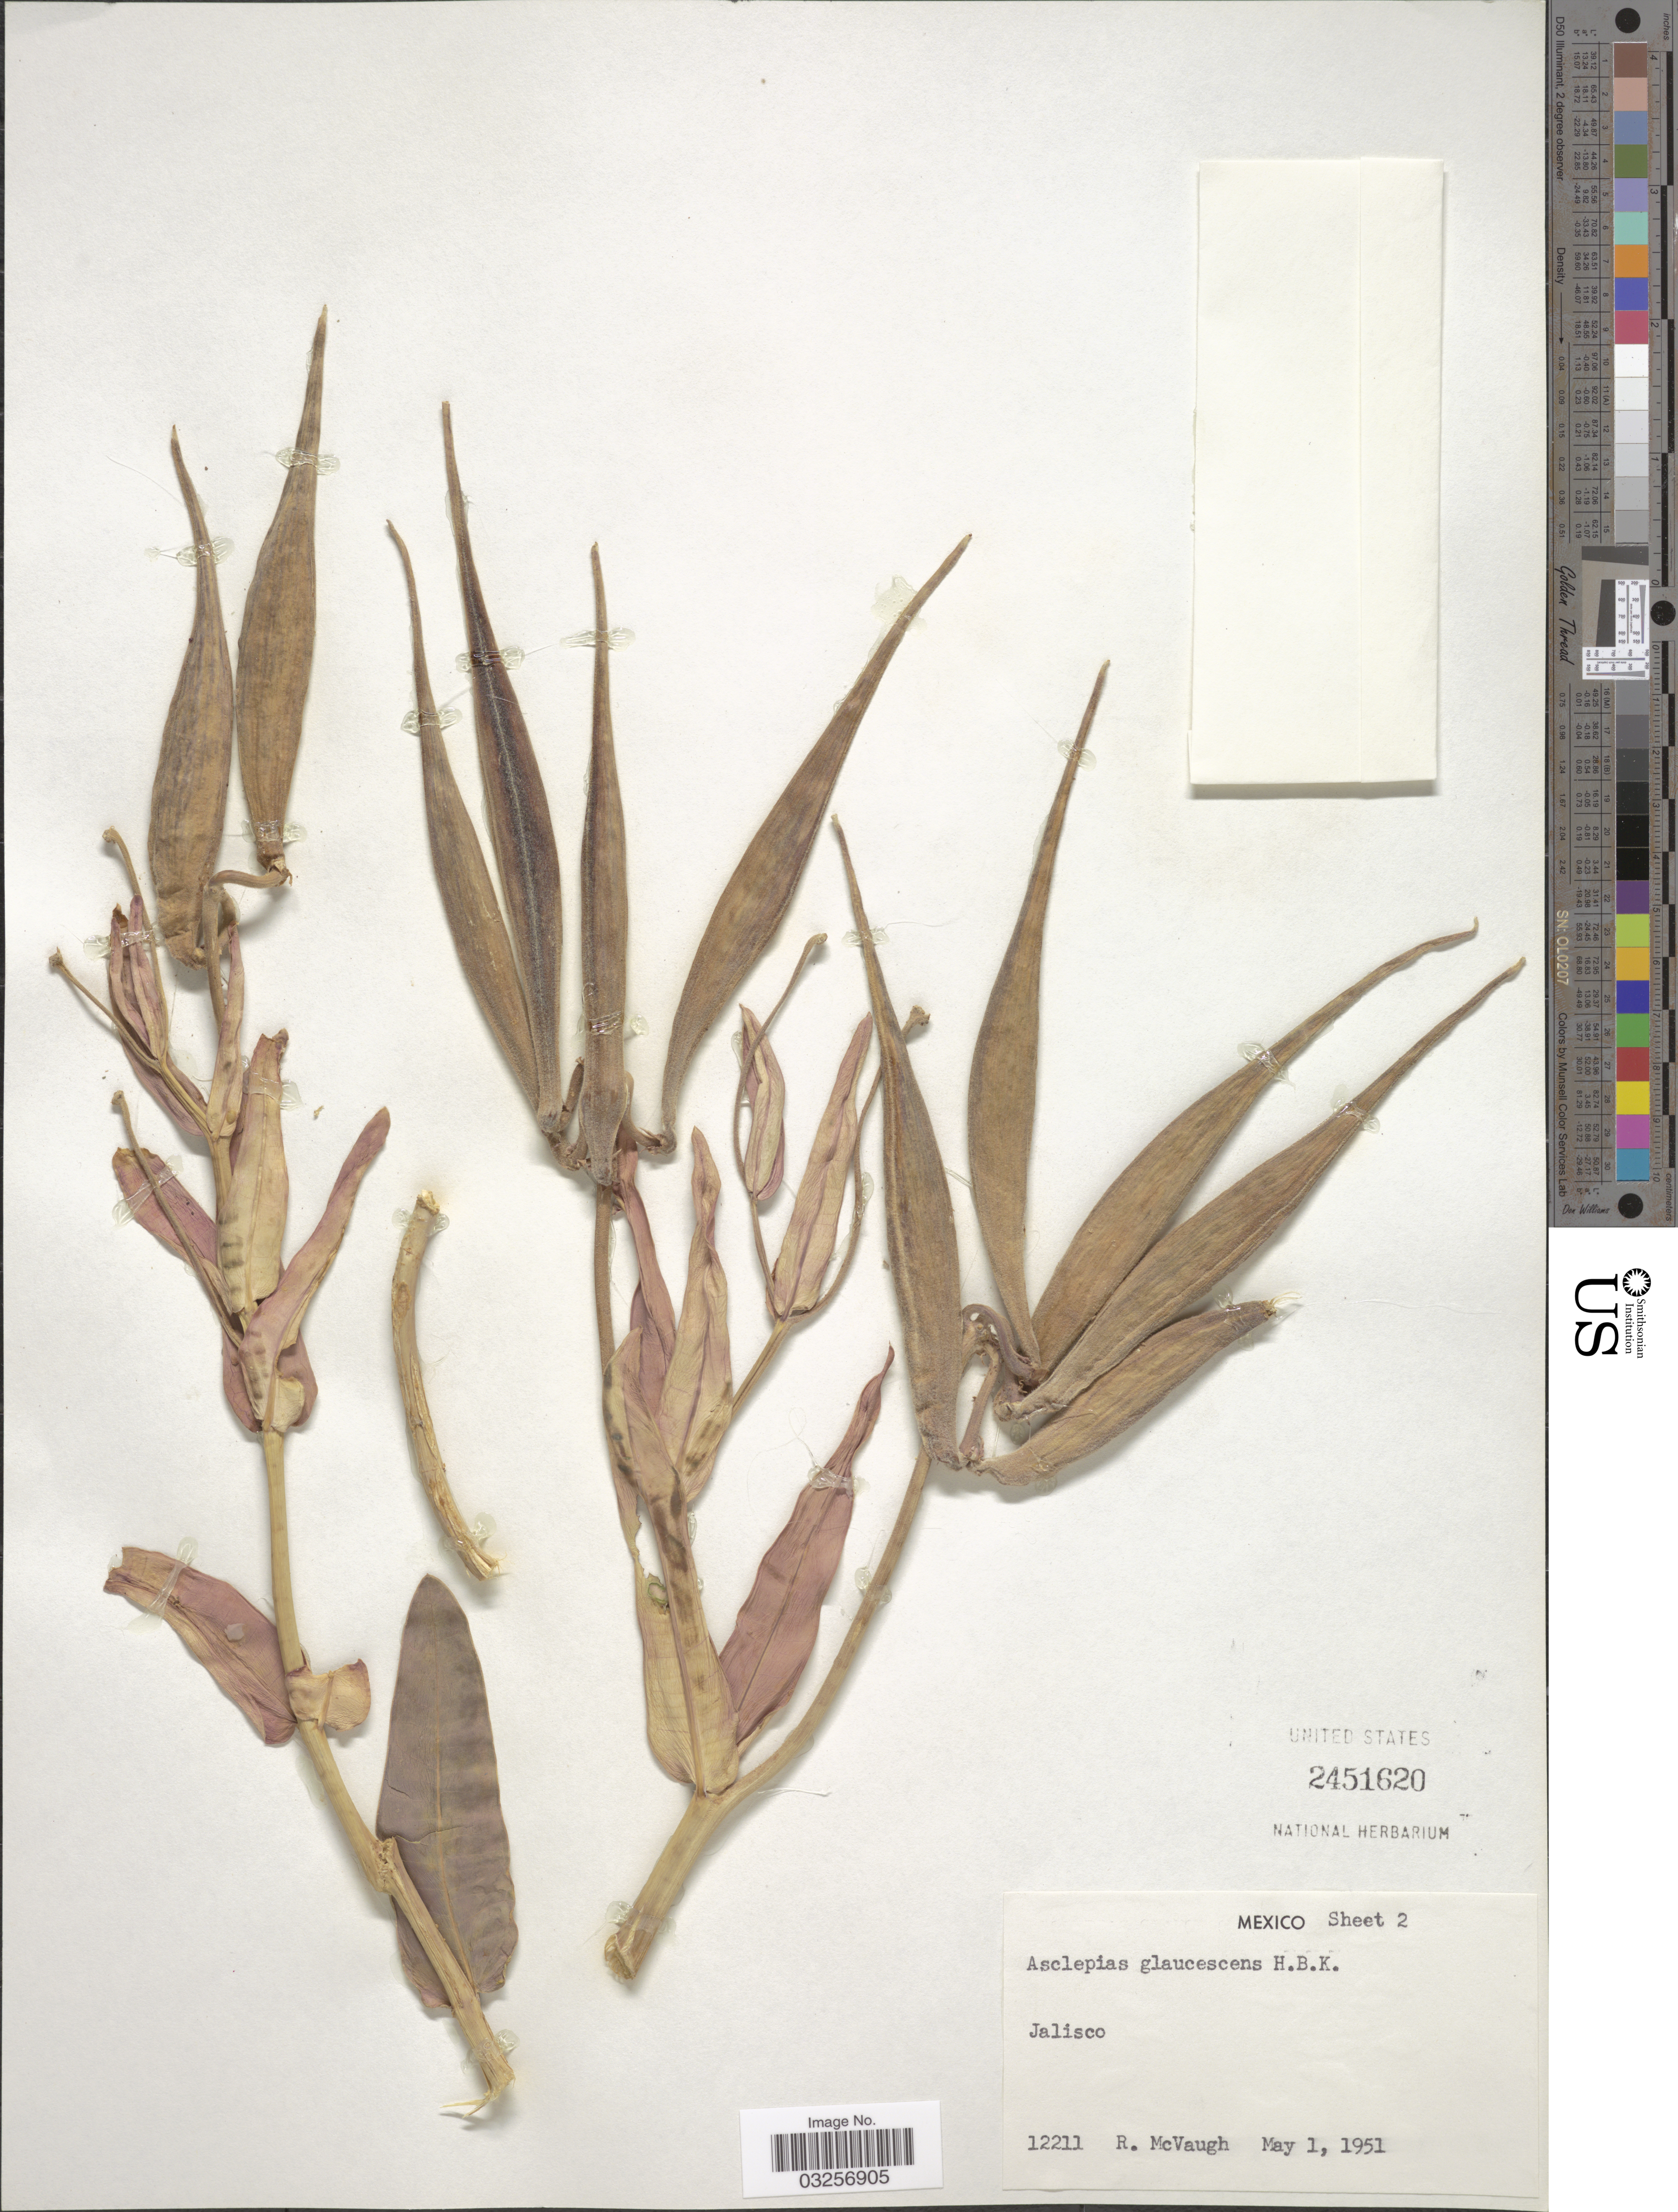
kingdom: Plantae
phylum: Tracheophyta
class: Magnoliopsida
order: Gentianales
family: Apocynaceae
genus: Asclepias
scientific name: Asclepias glaucescens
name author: Kunth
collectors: R. McVaugh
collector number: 12211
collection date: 1951-05-01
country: Mexico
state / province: Jalisco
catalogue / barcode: US 2451620